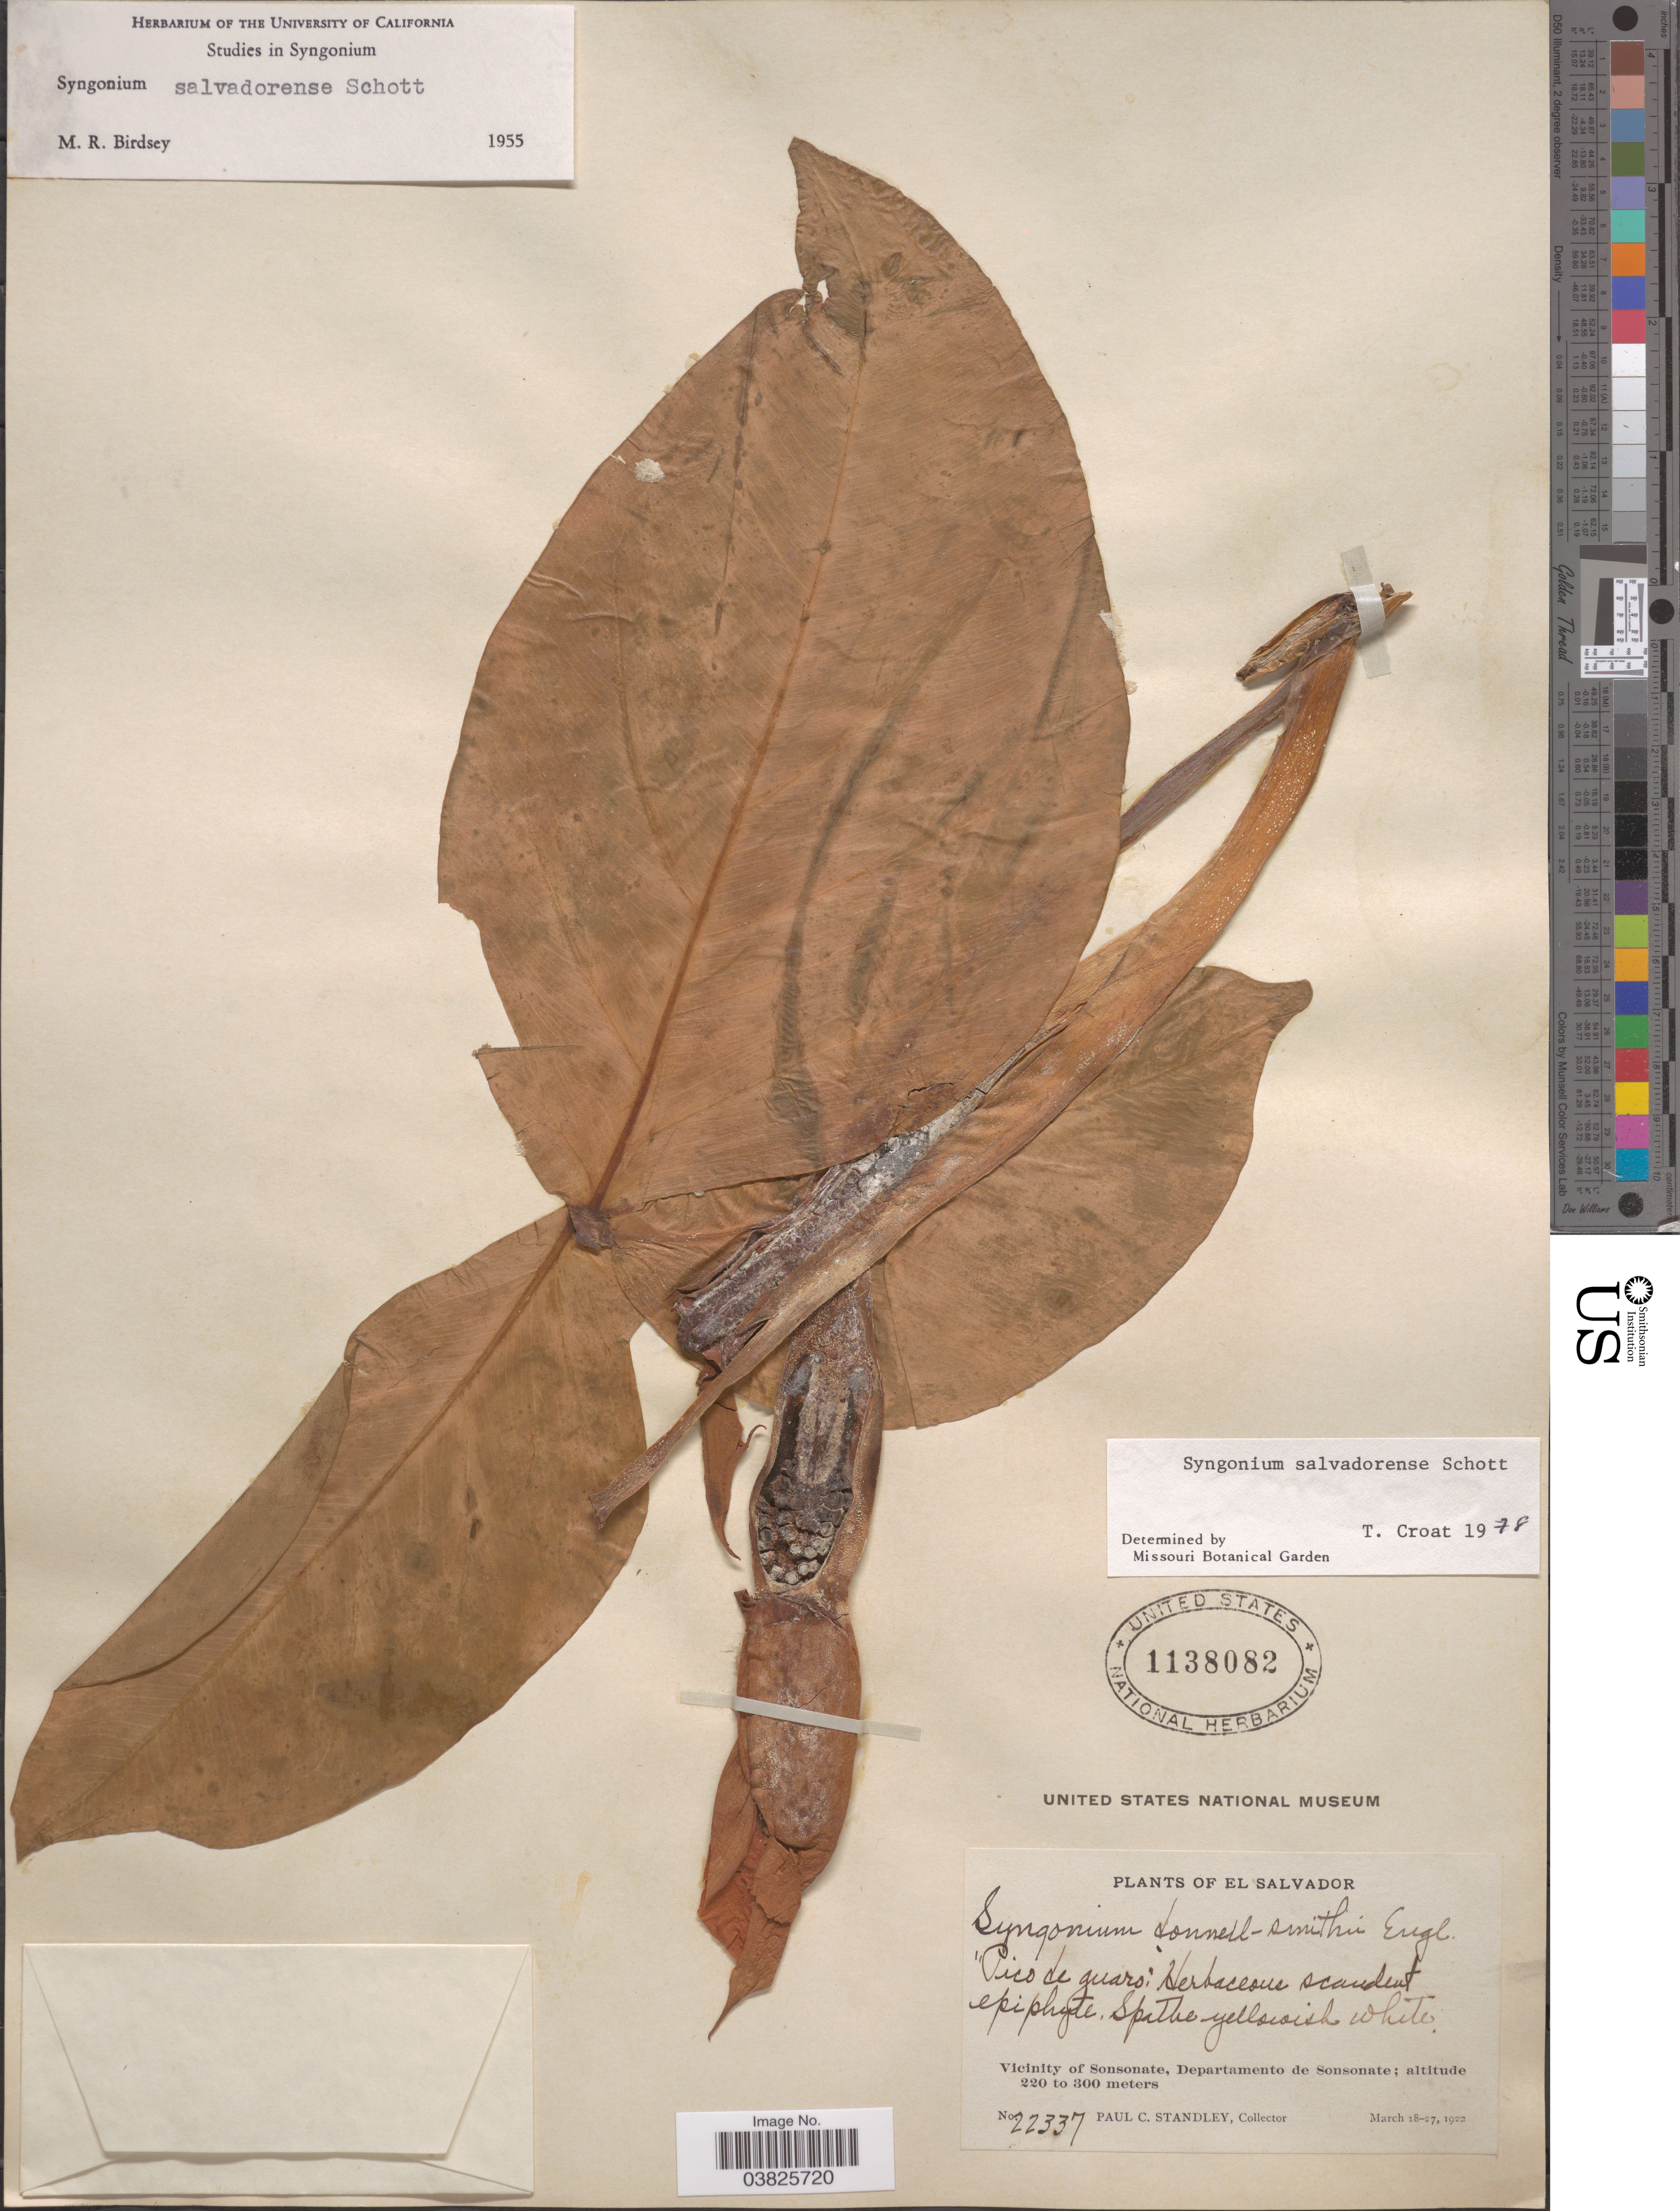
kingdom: Plantae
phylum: Tracheophyta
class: Liliopsida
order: Alismatales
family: Araceae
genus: Syngonium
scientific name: Syngonium salvadorense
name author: Schott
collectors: P. C. Standley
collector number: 22337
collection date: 1923-03-18/1923-03-27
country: El Salvador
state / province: Sonsonate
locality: Vicinity of Sonsonate, Departamento de Sonsonate.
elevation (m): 220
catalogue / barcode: US 1138082